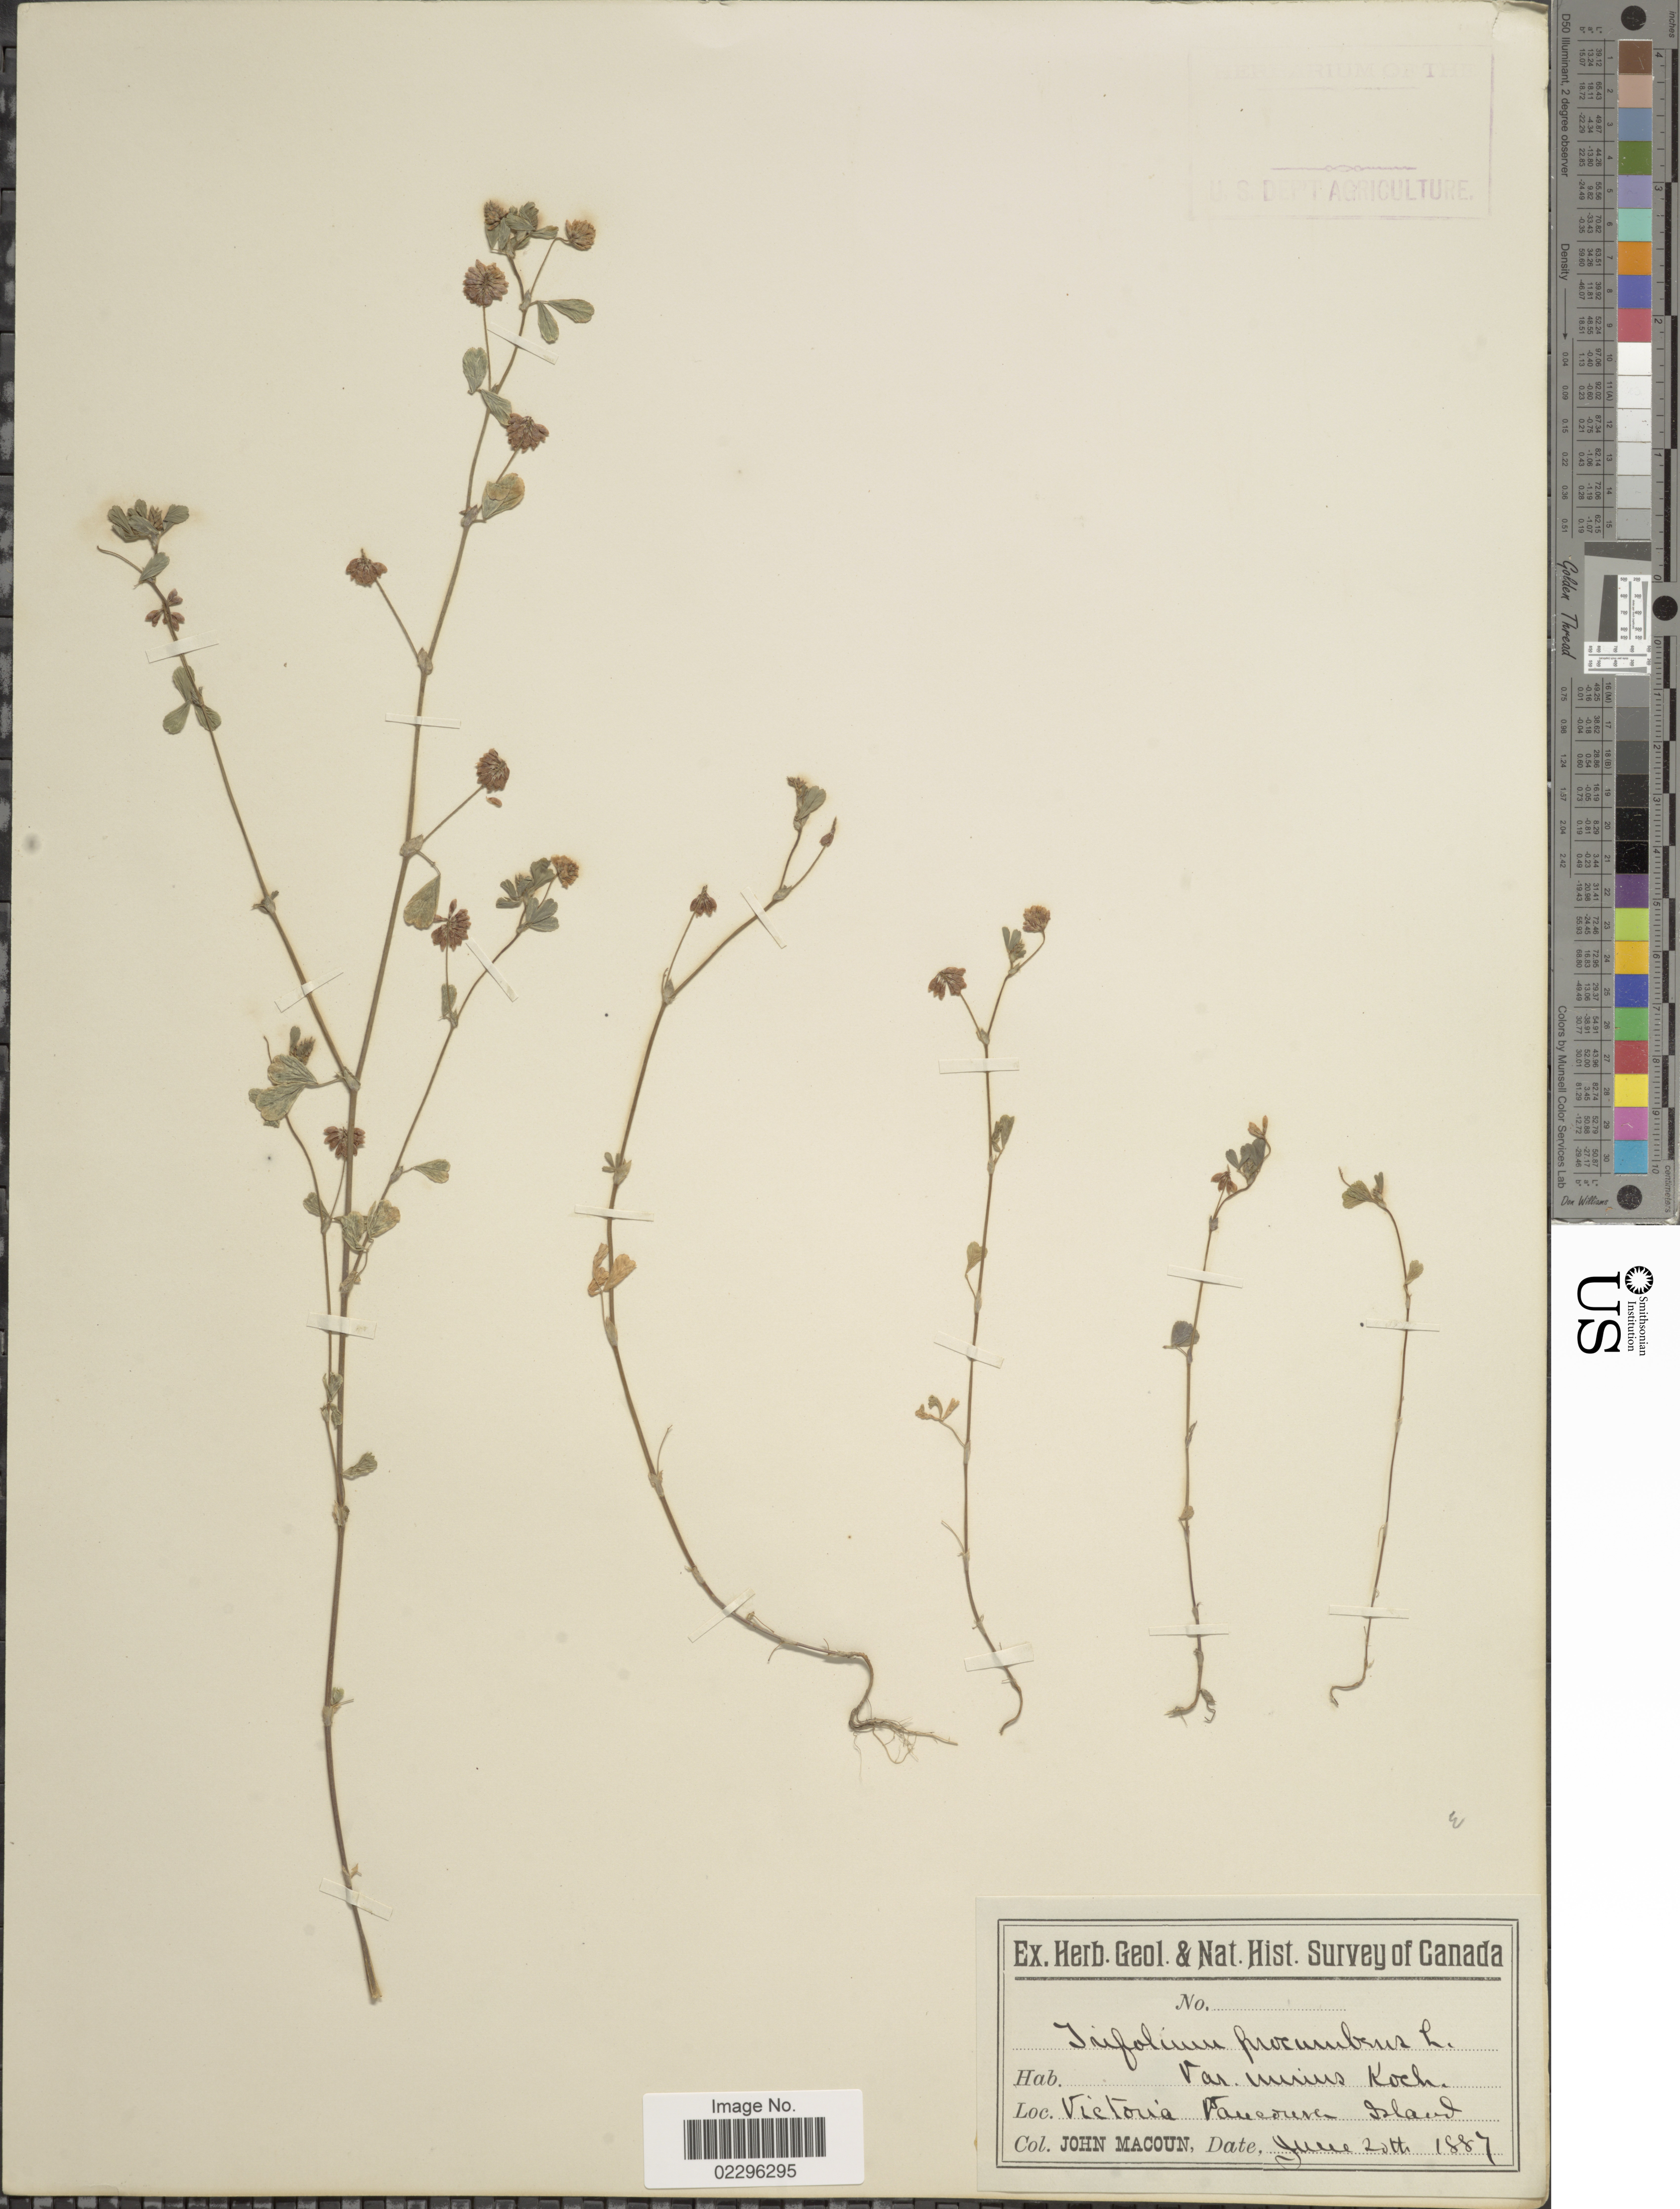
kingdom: Plantae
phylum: Tracheophyta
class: Magnoliopsida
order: Fabales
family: Fabaceae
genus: Trifolium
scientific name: Trifolium dubium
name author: Sibth.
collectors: J. Macoun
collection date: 1887-06-20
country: Canada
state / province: British Columbia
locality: Victoria, Vancouver Island.